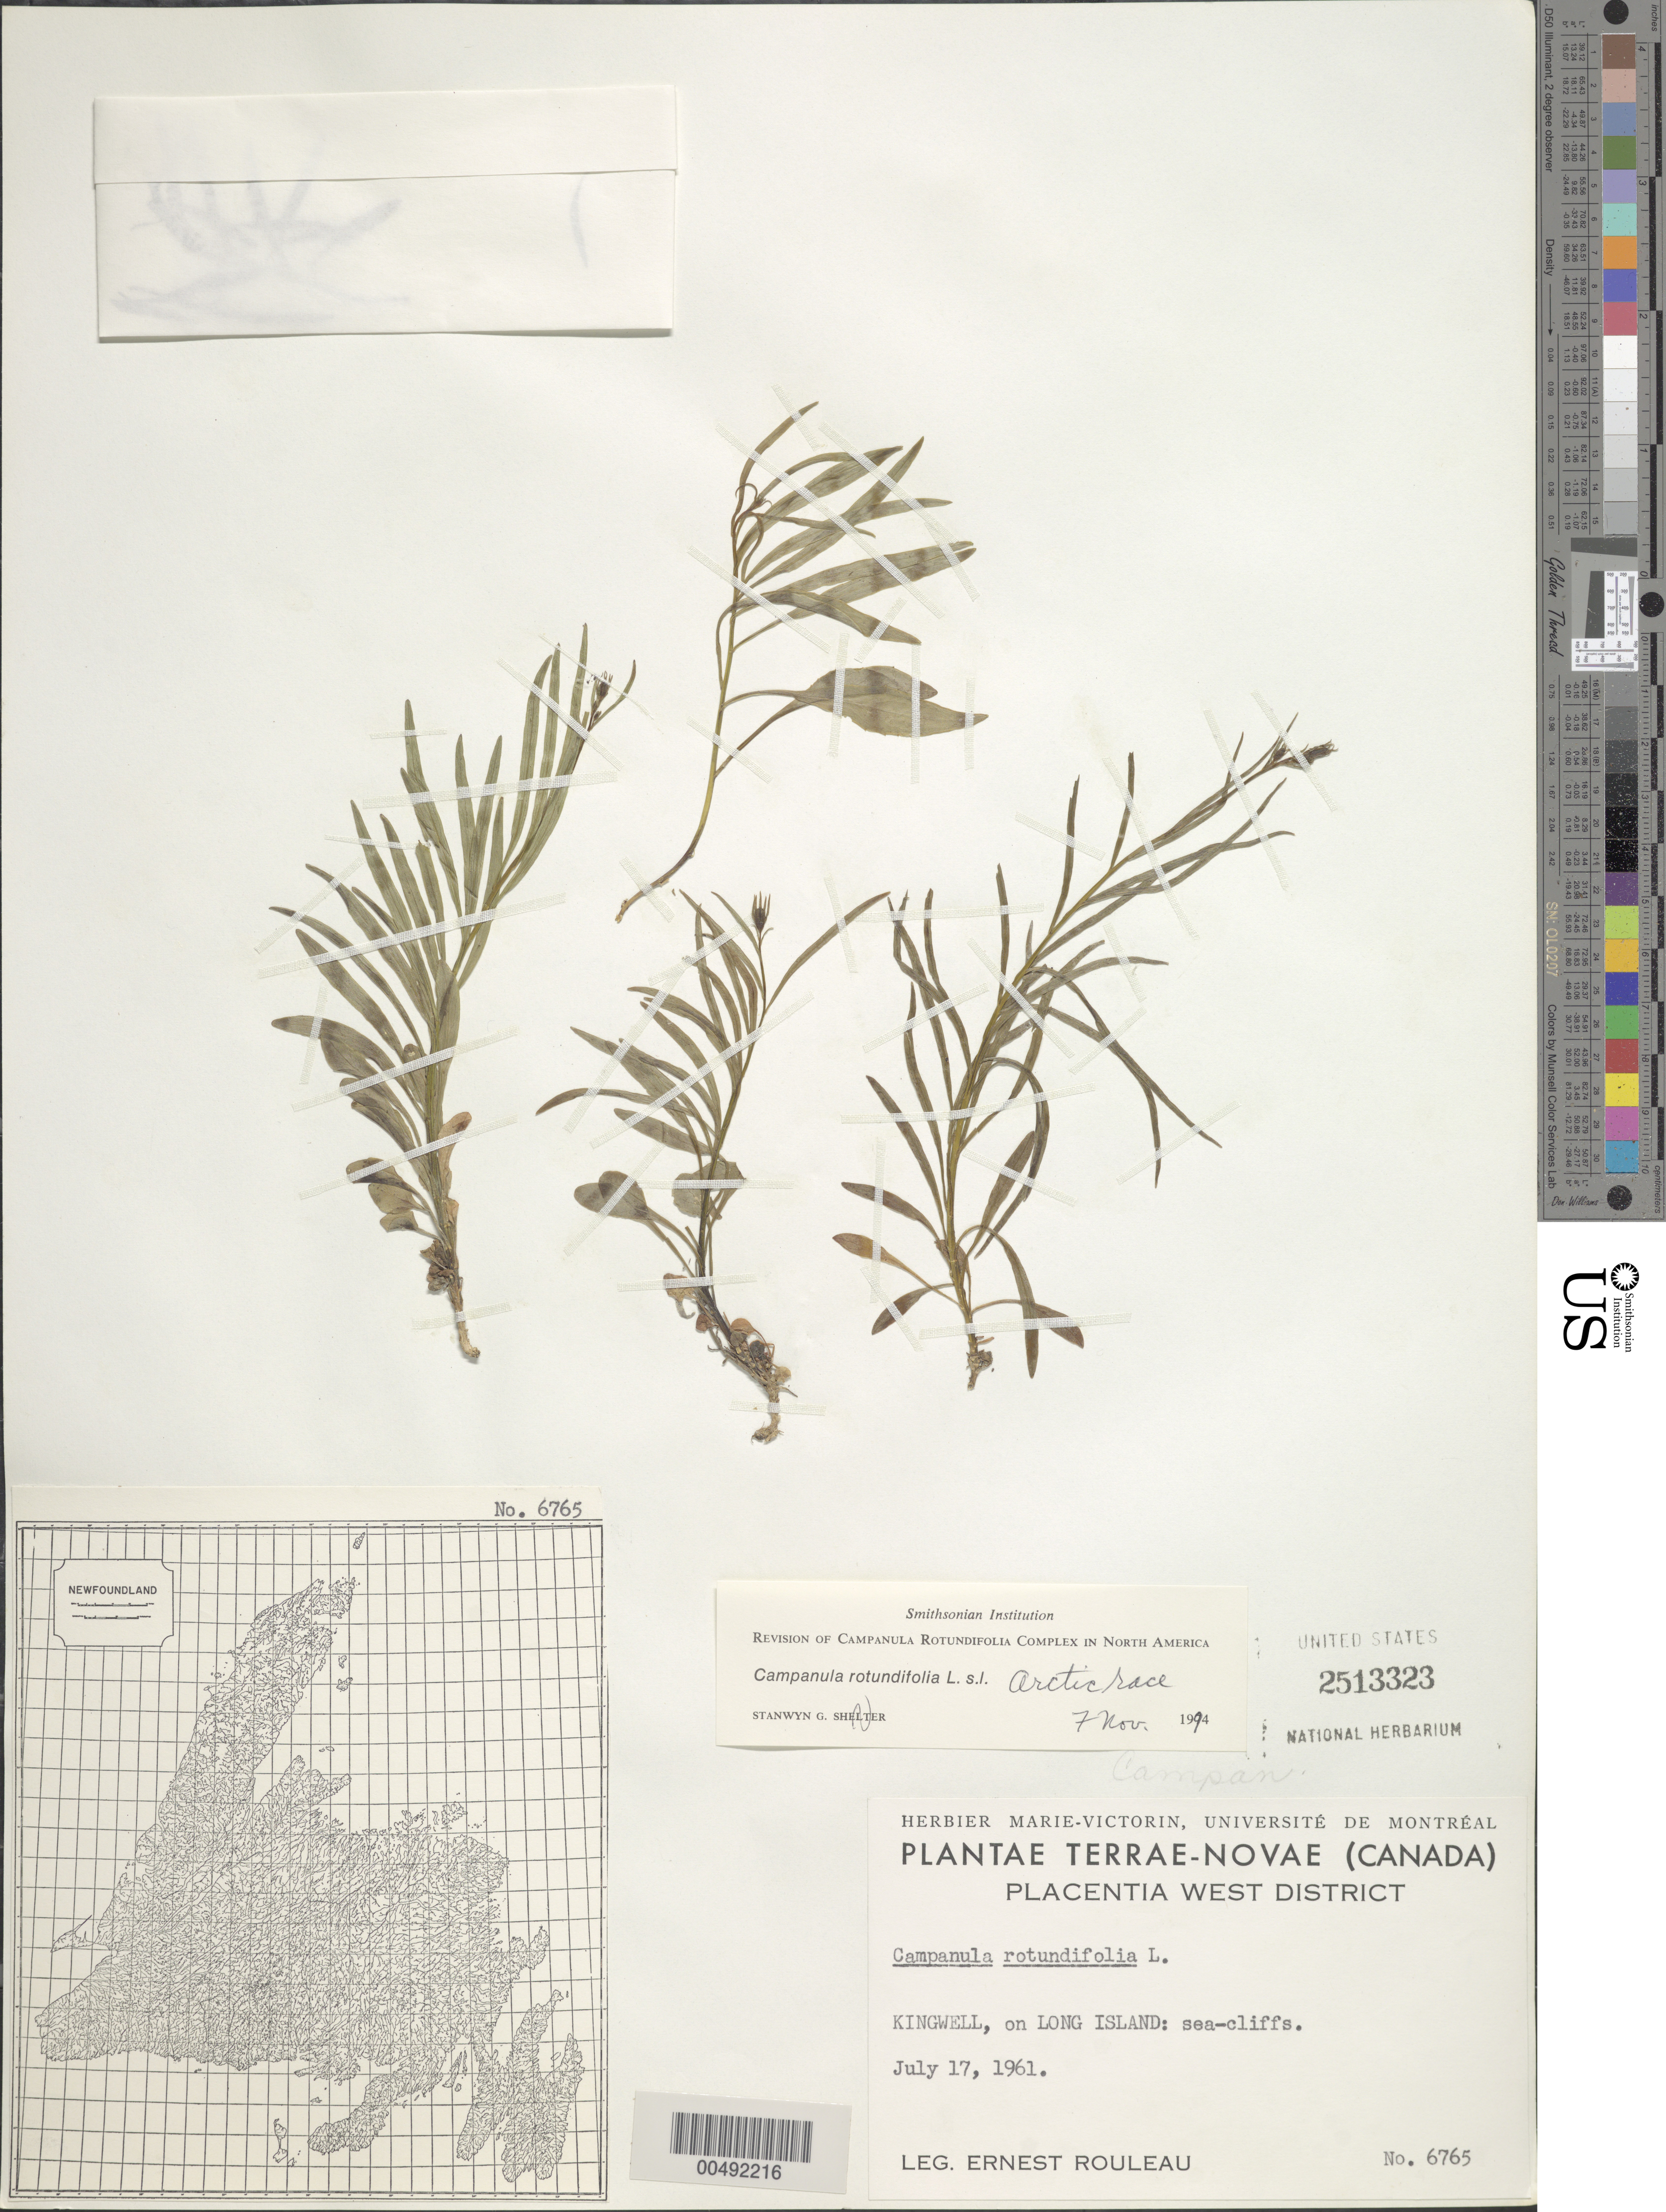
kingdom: Plantae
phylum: Tracheophyta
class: Magnoliopsida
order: Asterales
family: Campanulaceae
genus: Campanula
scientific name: Campanula rotundifolia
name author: L.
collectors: E. Rouleau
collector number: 6765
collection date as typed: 17 Jul 1961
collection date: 1961-07-17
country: Canada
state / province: Newfoundland and Labrador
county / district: Burin-Placentia West / Placentia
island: Long Island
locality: Placentia West District, Kingwell, on Long Island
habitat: sea-cliffs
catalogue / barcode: US 2513323